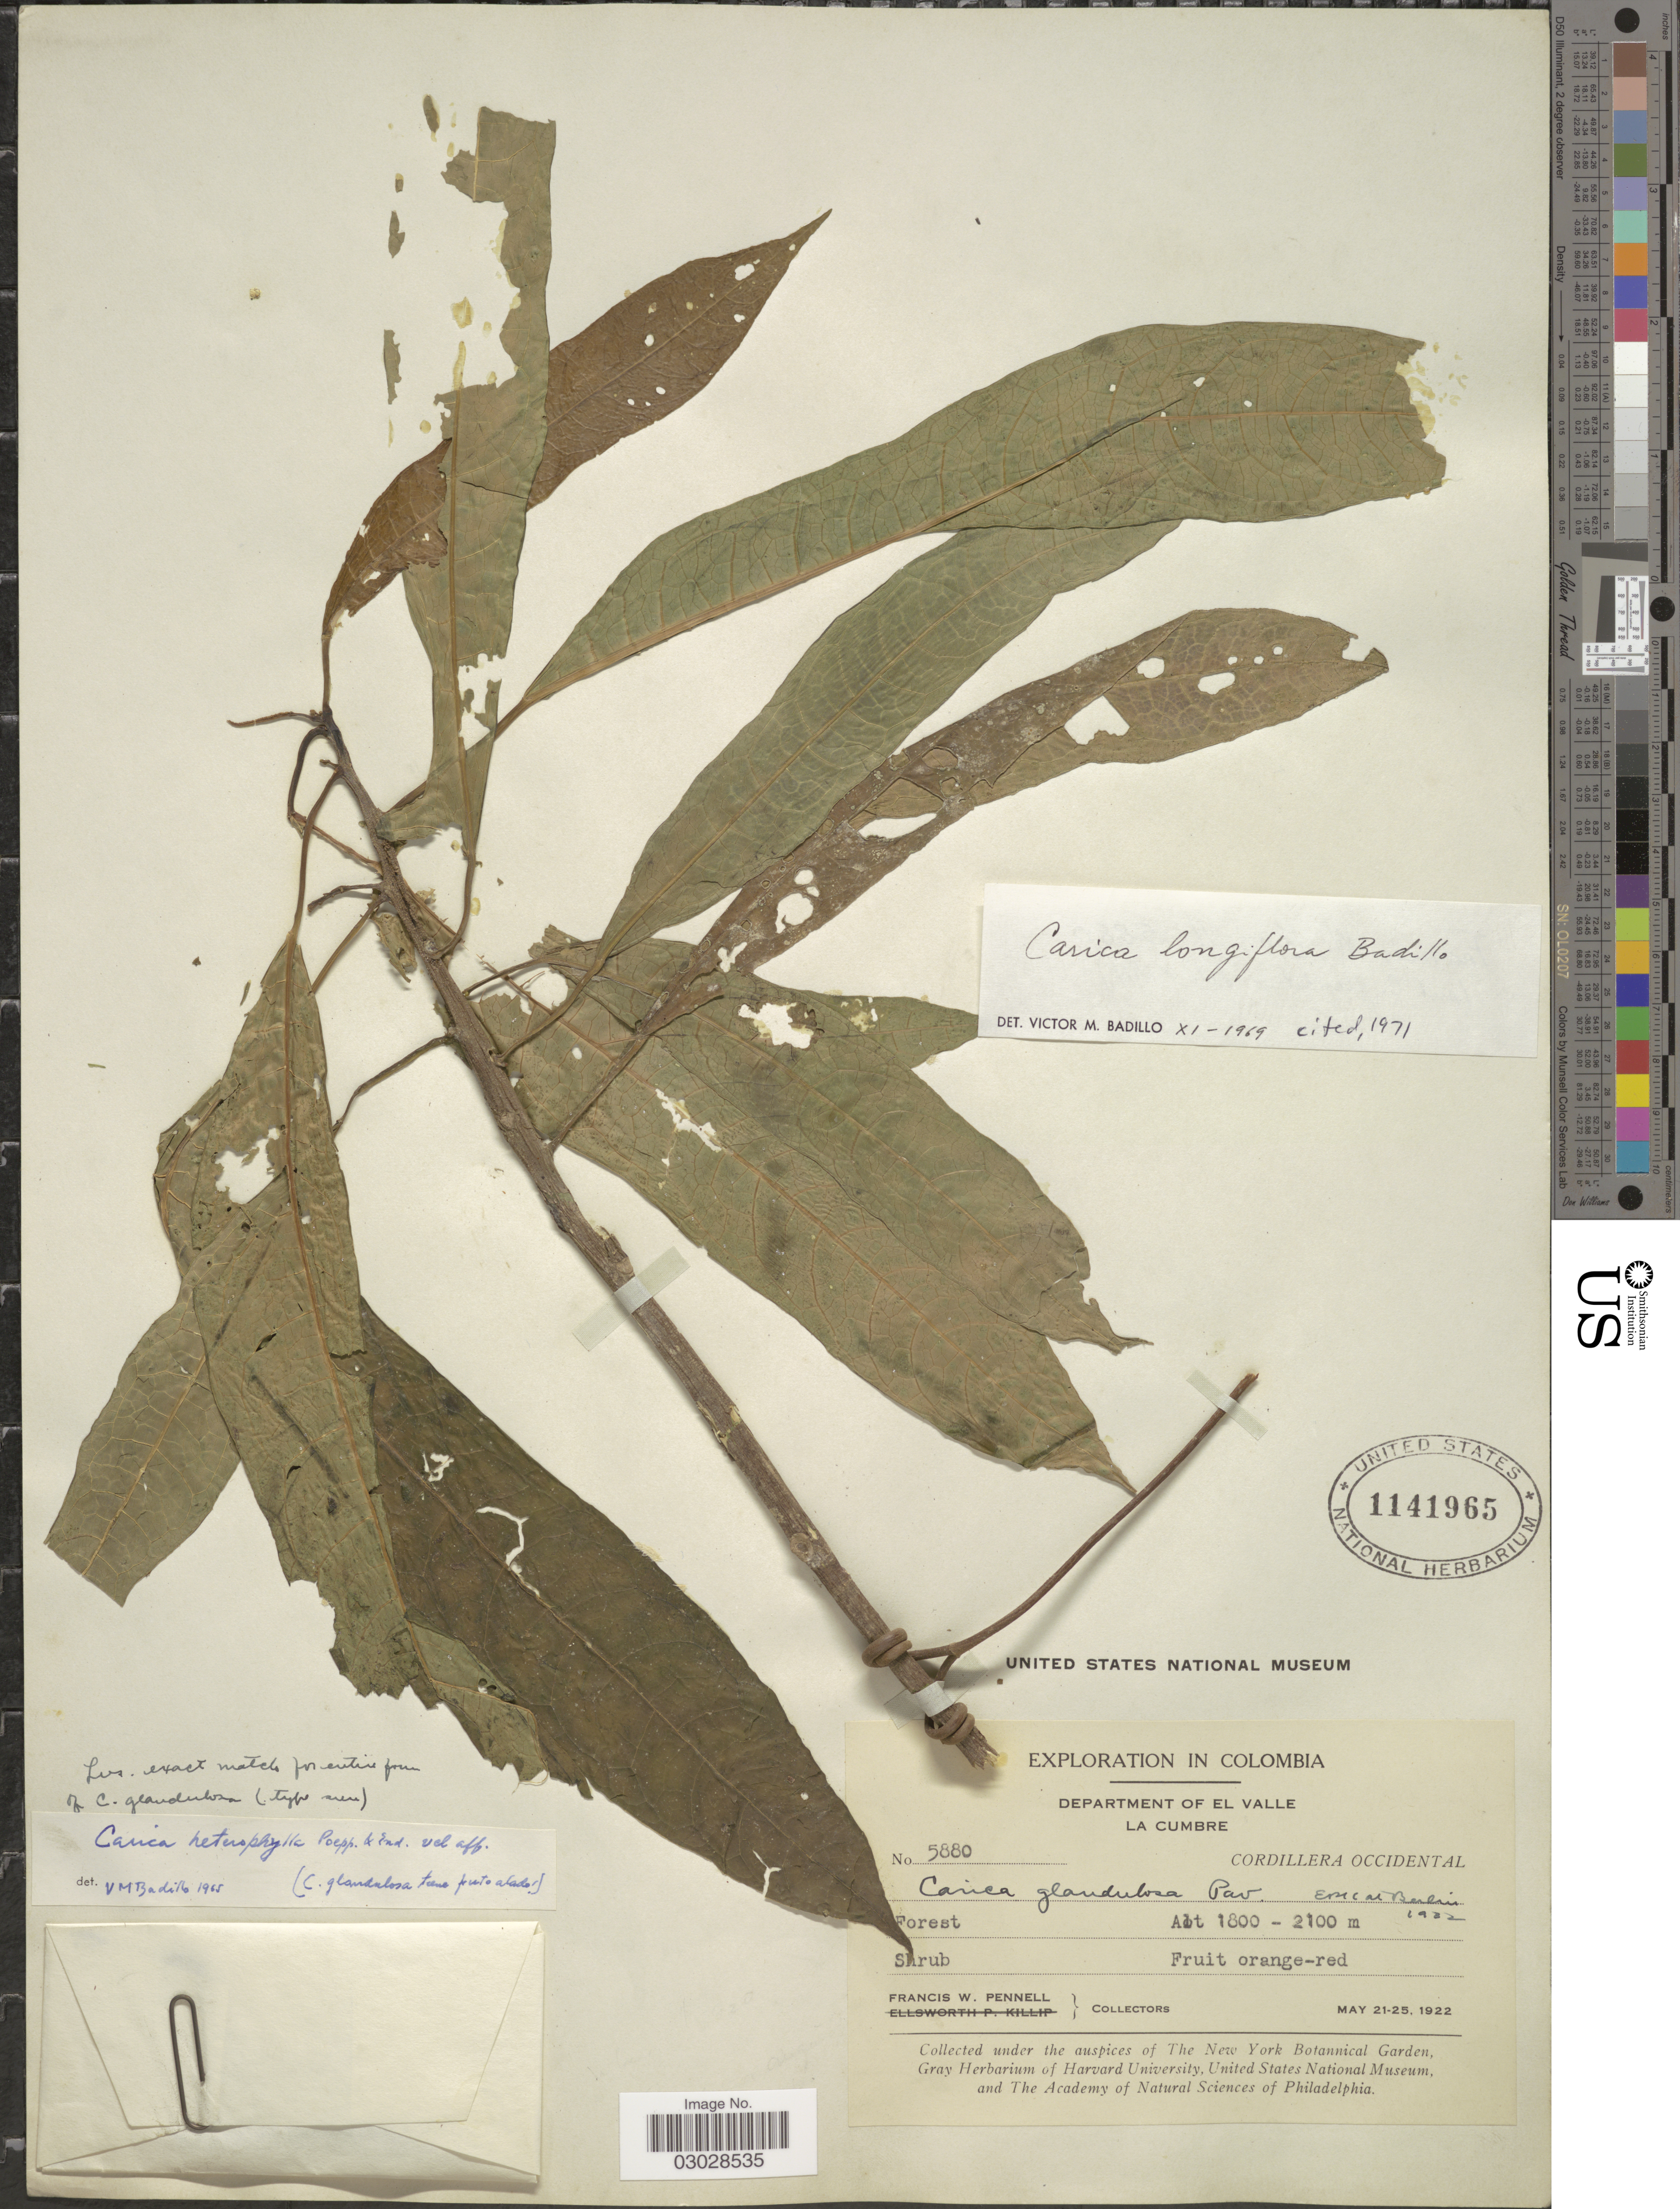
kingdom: Plantae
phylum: Tracheophyta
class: Magnoliopsida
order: Brassicales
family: Caricaceae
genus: Vasconcellea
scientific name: Vasconcellea longiflora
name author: (V.M. Badillo) V.M. Badillo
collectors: F. W. Pennell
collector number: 5880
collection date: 1922-05-21/1922-05-25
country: Colombia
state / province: Valle del Cauca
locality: Department of El Valle, La Cumbre, Cordillera Occidental.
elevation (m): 1800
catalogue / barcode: US 1141965